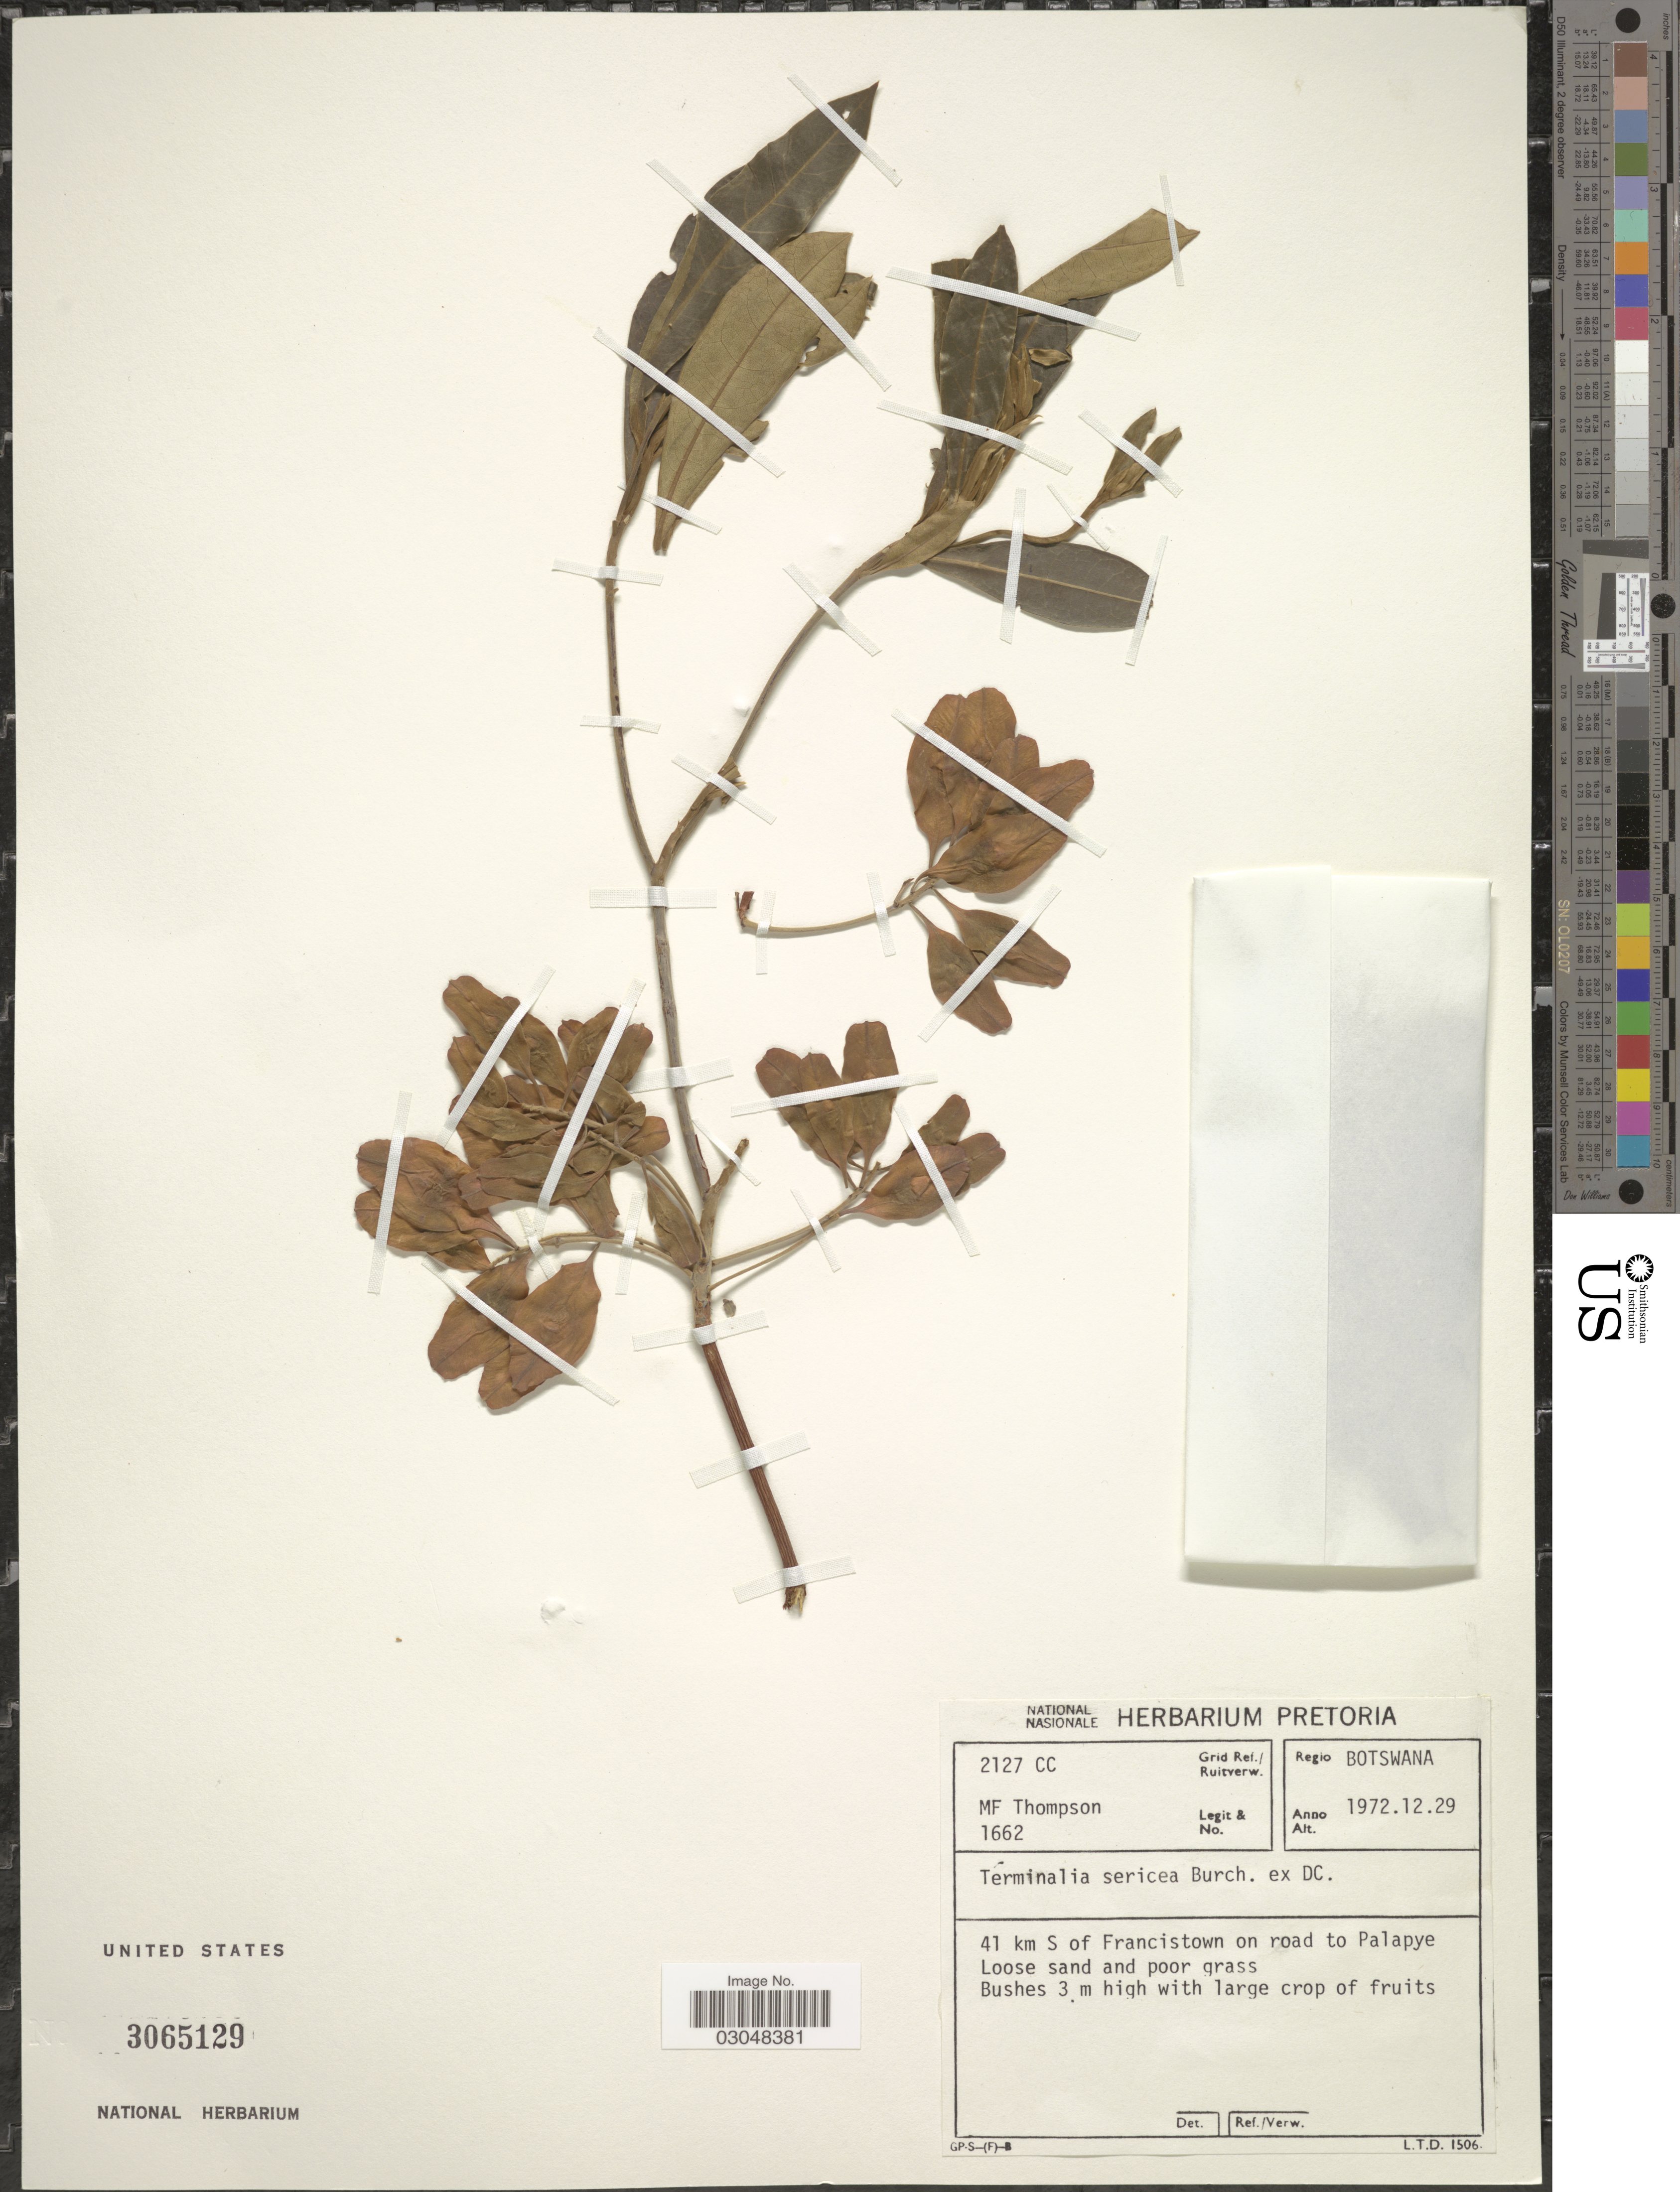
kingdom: Plantae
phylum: Tracheophyta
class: Magnoliopsida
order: Myrtales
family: Combretaceae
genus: Terminalia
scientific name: Terminalia sericea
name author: D.G. Burch ex DC.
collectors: M. F. Thompson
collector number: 1662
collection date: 1972-12-29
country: Botswana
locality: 2127 CC Grid Ref./ Ruitverw. 41 km S of Francistown on road to Palapye.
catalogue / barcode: US 3065129